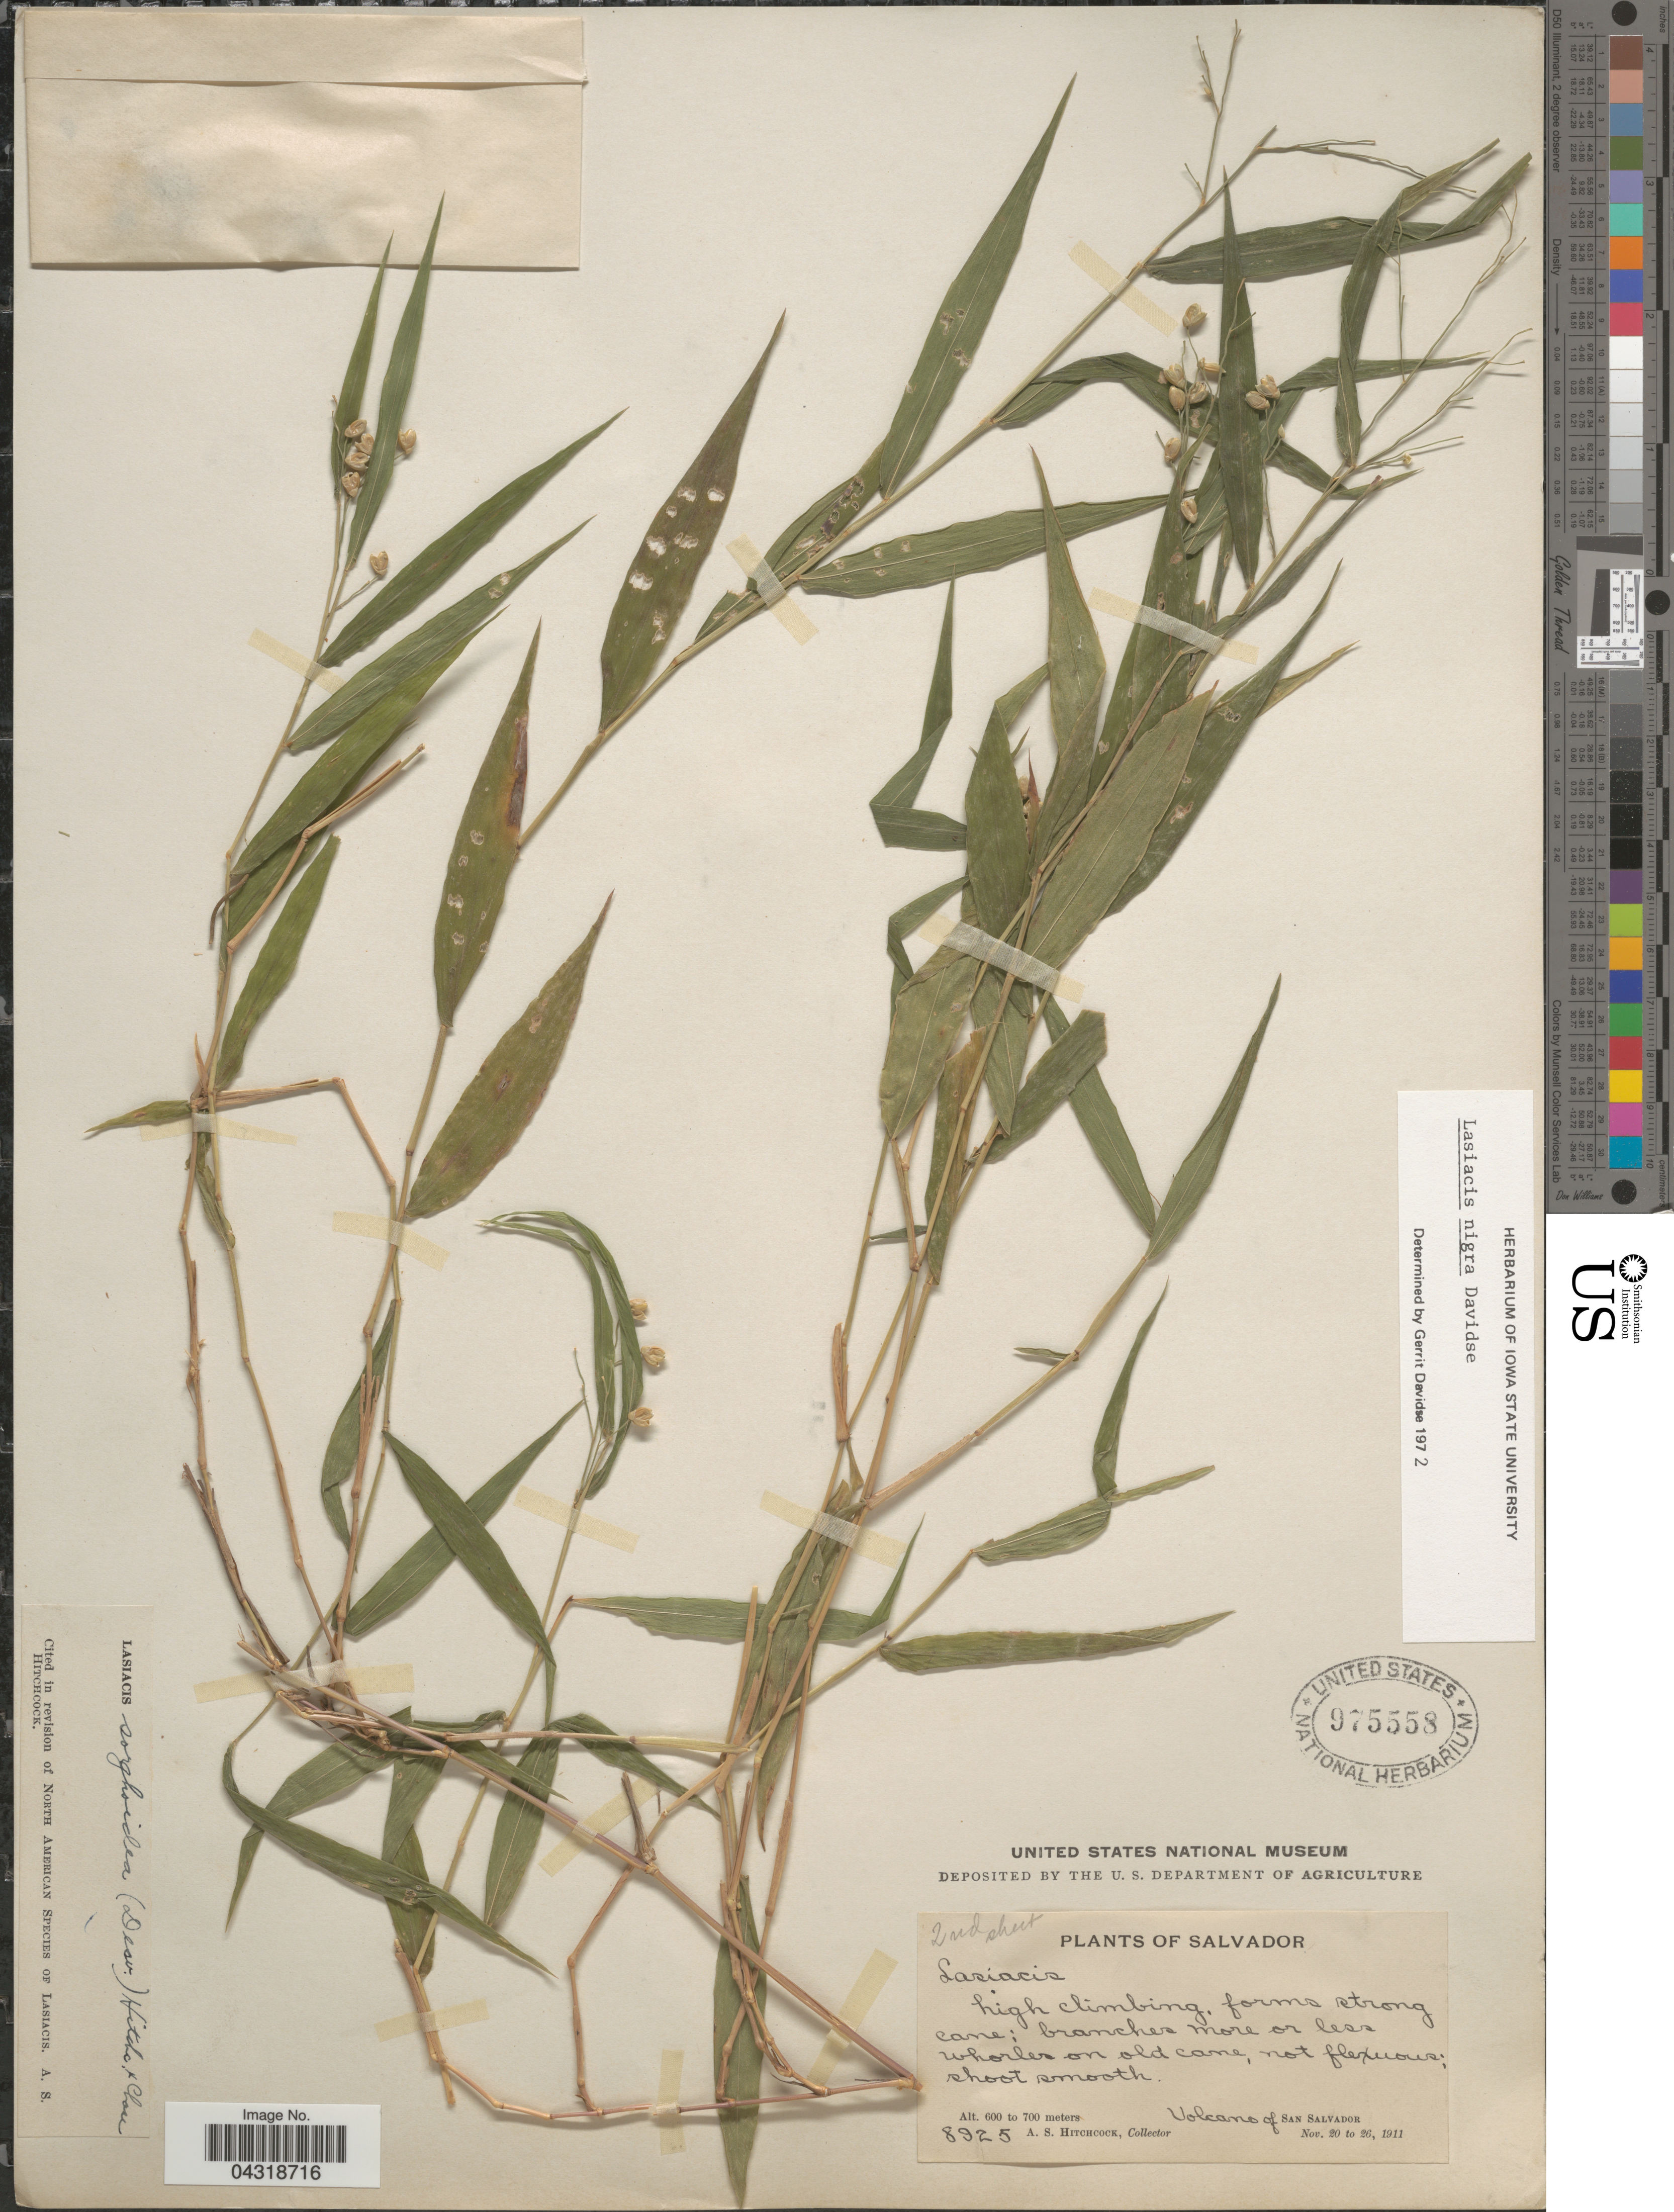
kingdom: Plantae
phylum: Tracheophyta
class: Liliopsida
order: Poales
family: Poaceae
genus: Lasiacis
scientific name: Lasiacis oaxacensis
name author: (Steud.) Hitchc.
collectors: A. S. Hitchcock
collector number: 8925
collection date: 1911-11-20/1911-11-26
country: El Salvador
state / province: San Salvador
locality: Volcano of San Salvador.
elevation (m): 600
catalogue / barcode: US 975558